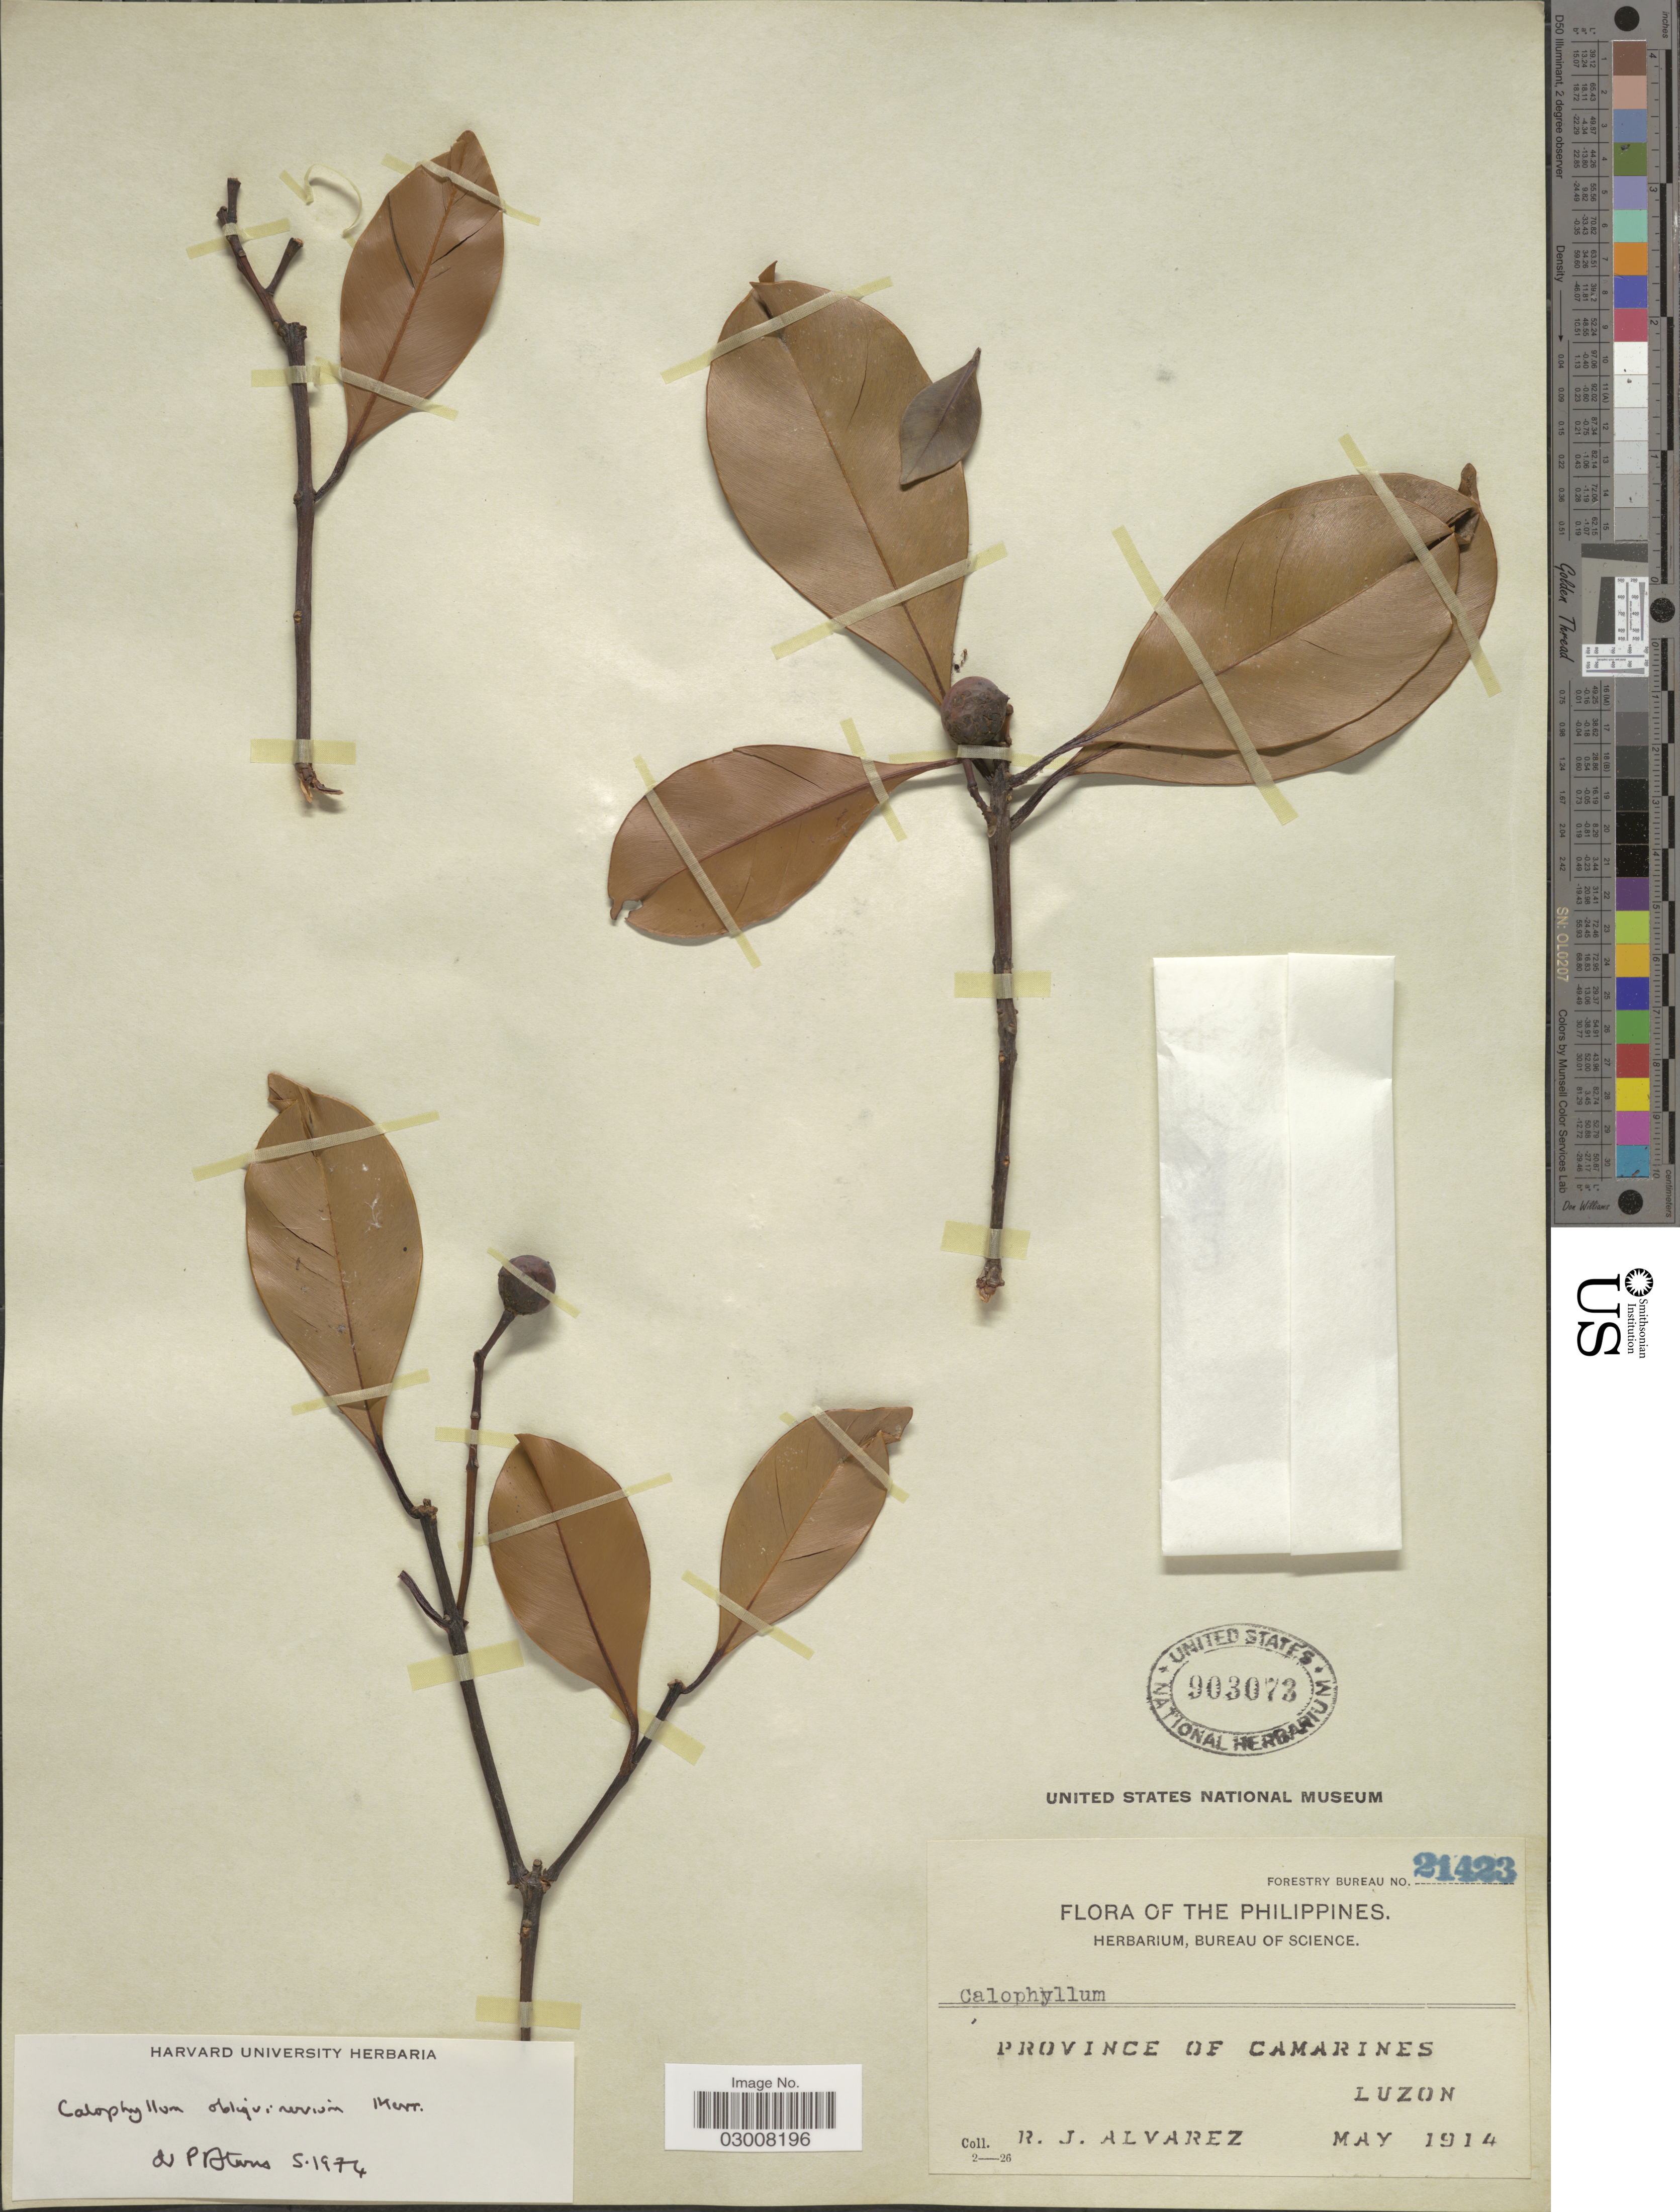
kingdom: Plantae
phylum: Tracheophyta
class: Magnoliopsida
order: Malpighiales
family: Calophyllaceae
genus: Calophyllum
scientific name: Calophyllum obliquinervium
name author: Merr.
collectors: R. Alvarez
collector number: Forestry Bureau 21423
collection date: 1914-05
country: Philippines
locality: Province of Camarines, Luzon.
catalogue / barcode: US 903073